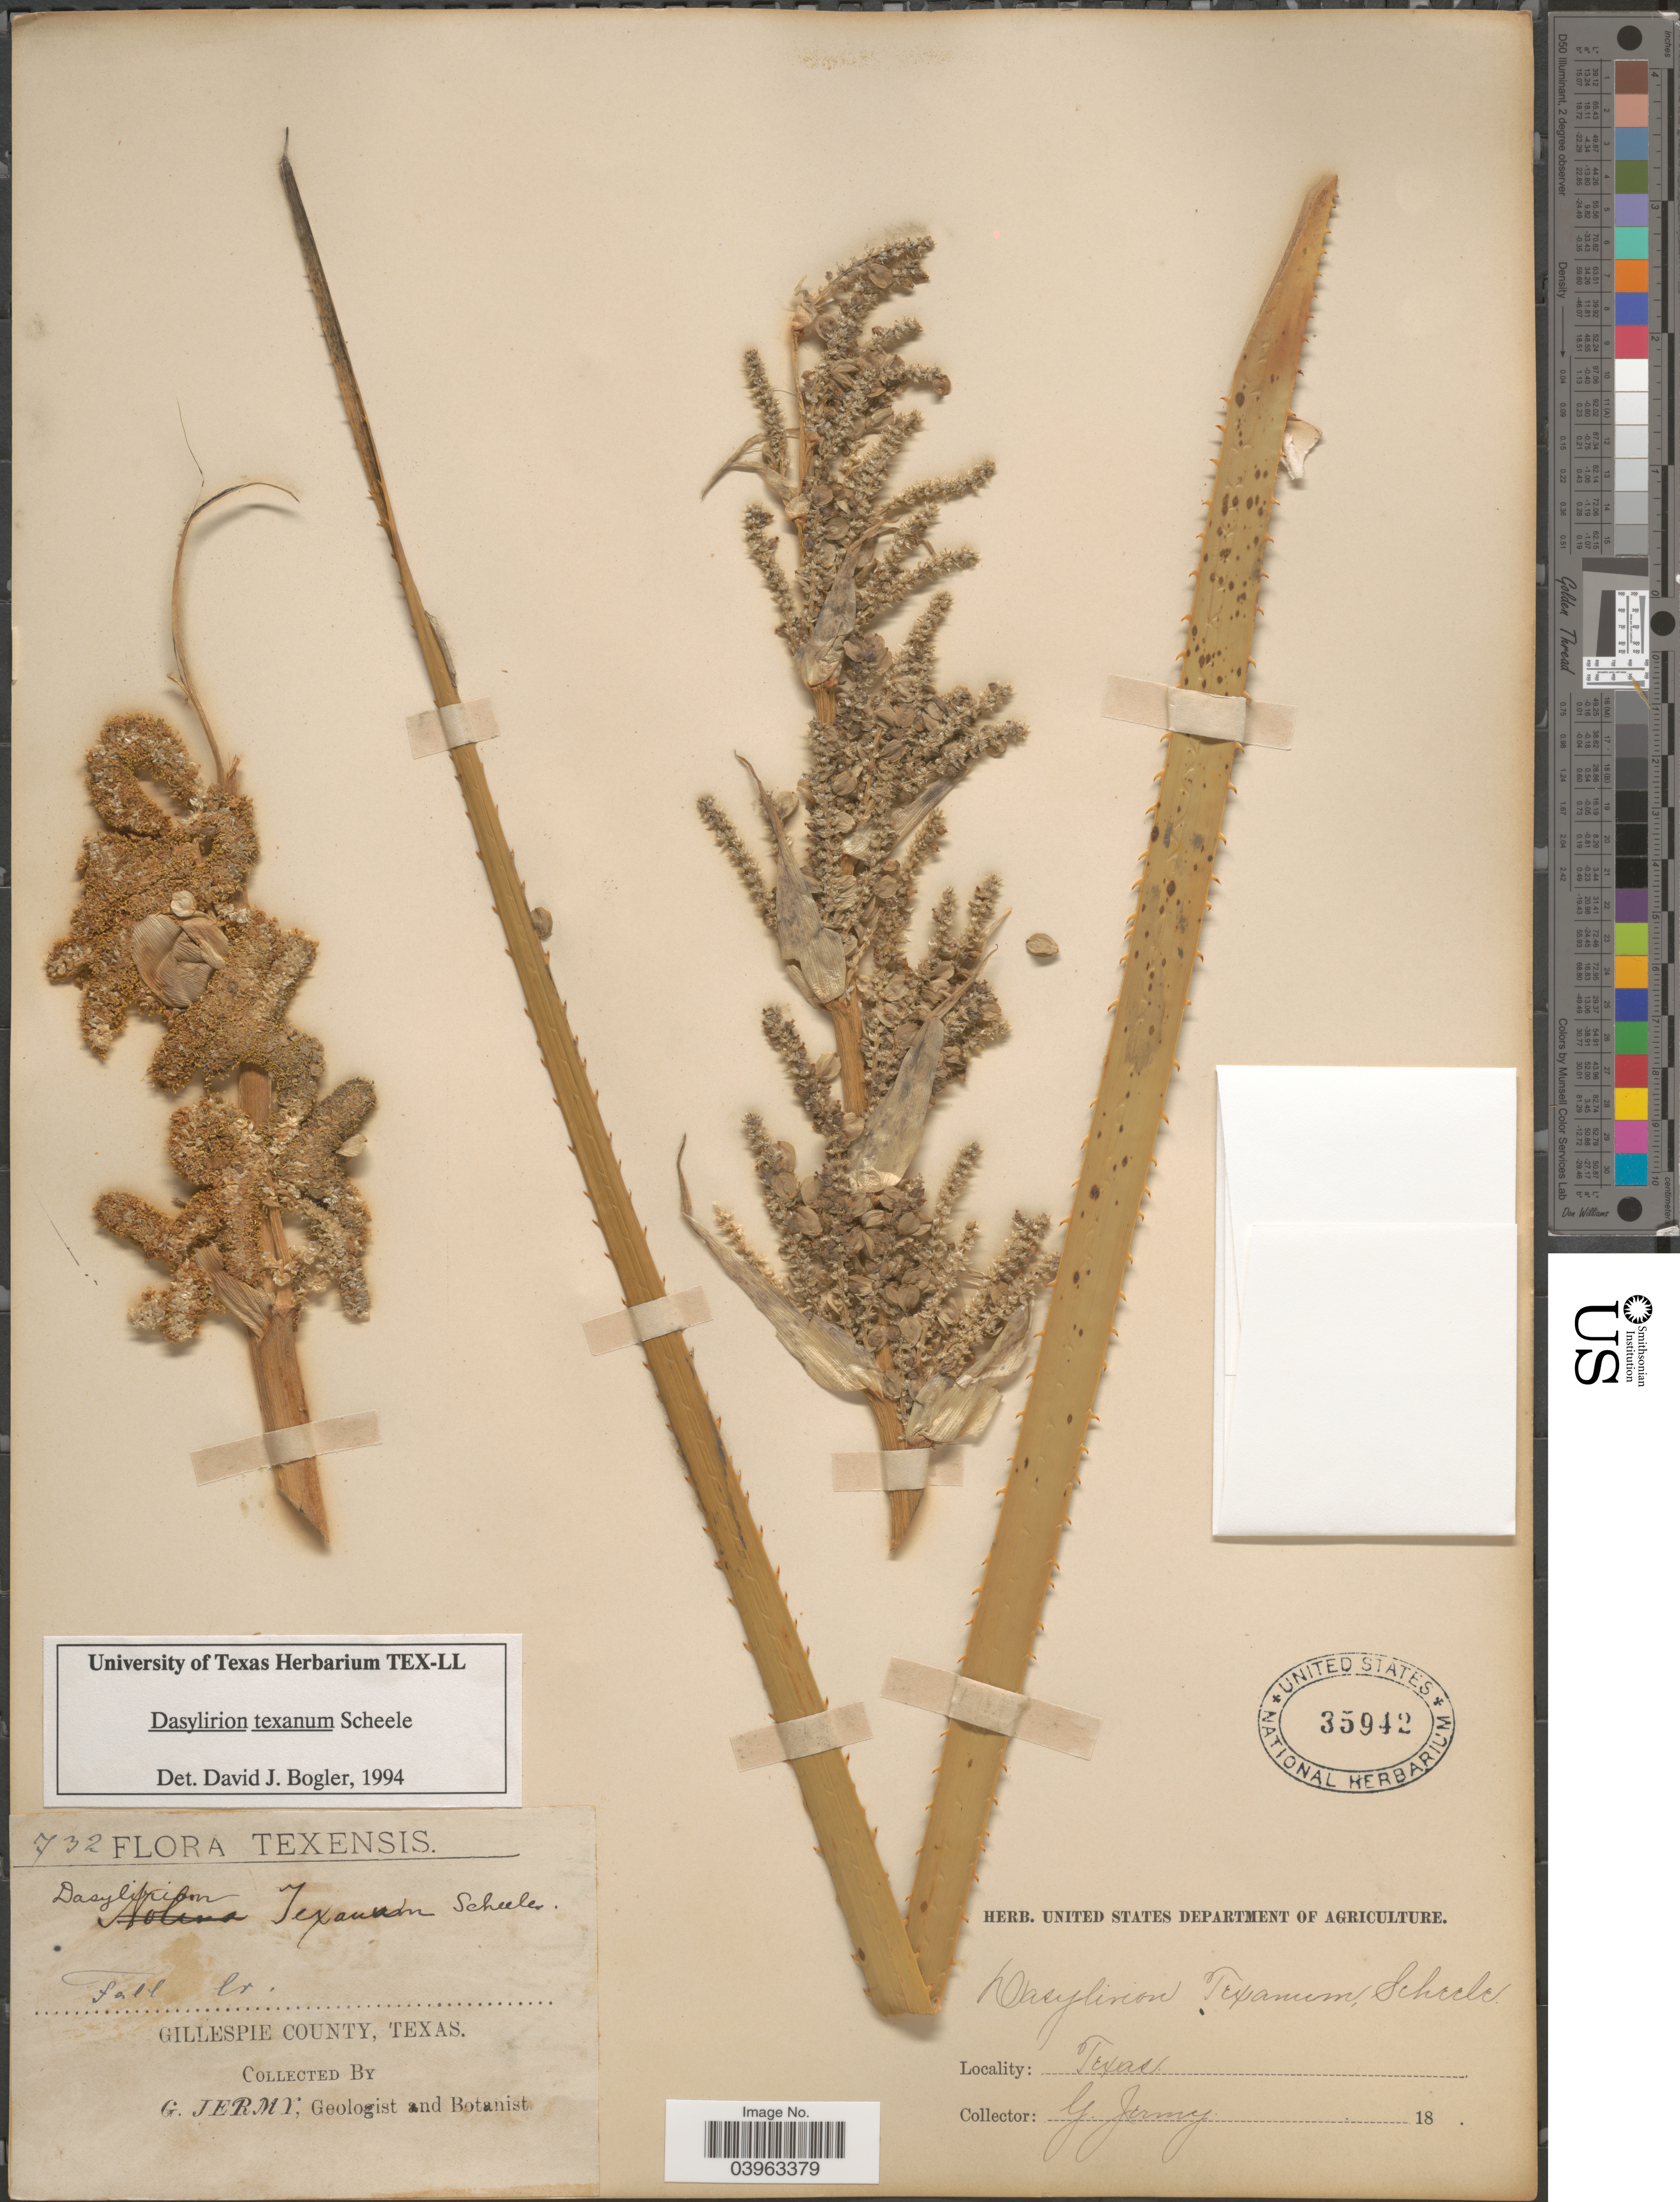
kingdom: Plantae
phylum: Tracheophyta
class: Liliopsida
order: Asparagales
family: Asparagaceae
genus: Dasylirion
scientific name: Dasylirion texanum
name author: Scheele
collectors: G. Jermy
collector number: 732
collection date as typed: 18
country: United States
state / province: Texas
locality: Fall Cr. Gillespie County.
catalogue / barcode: US 35942